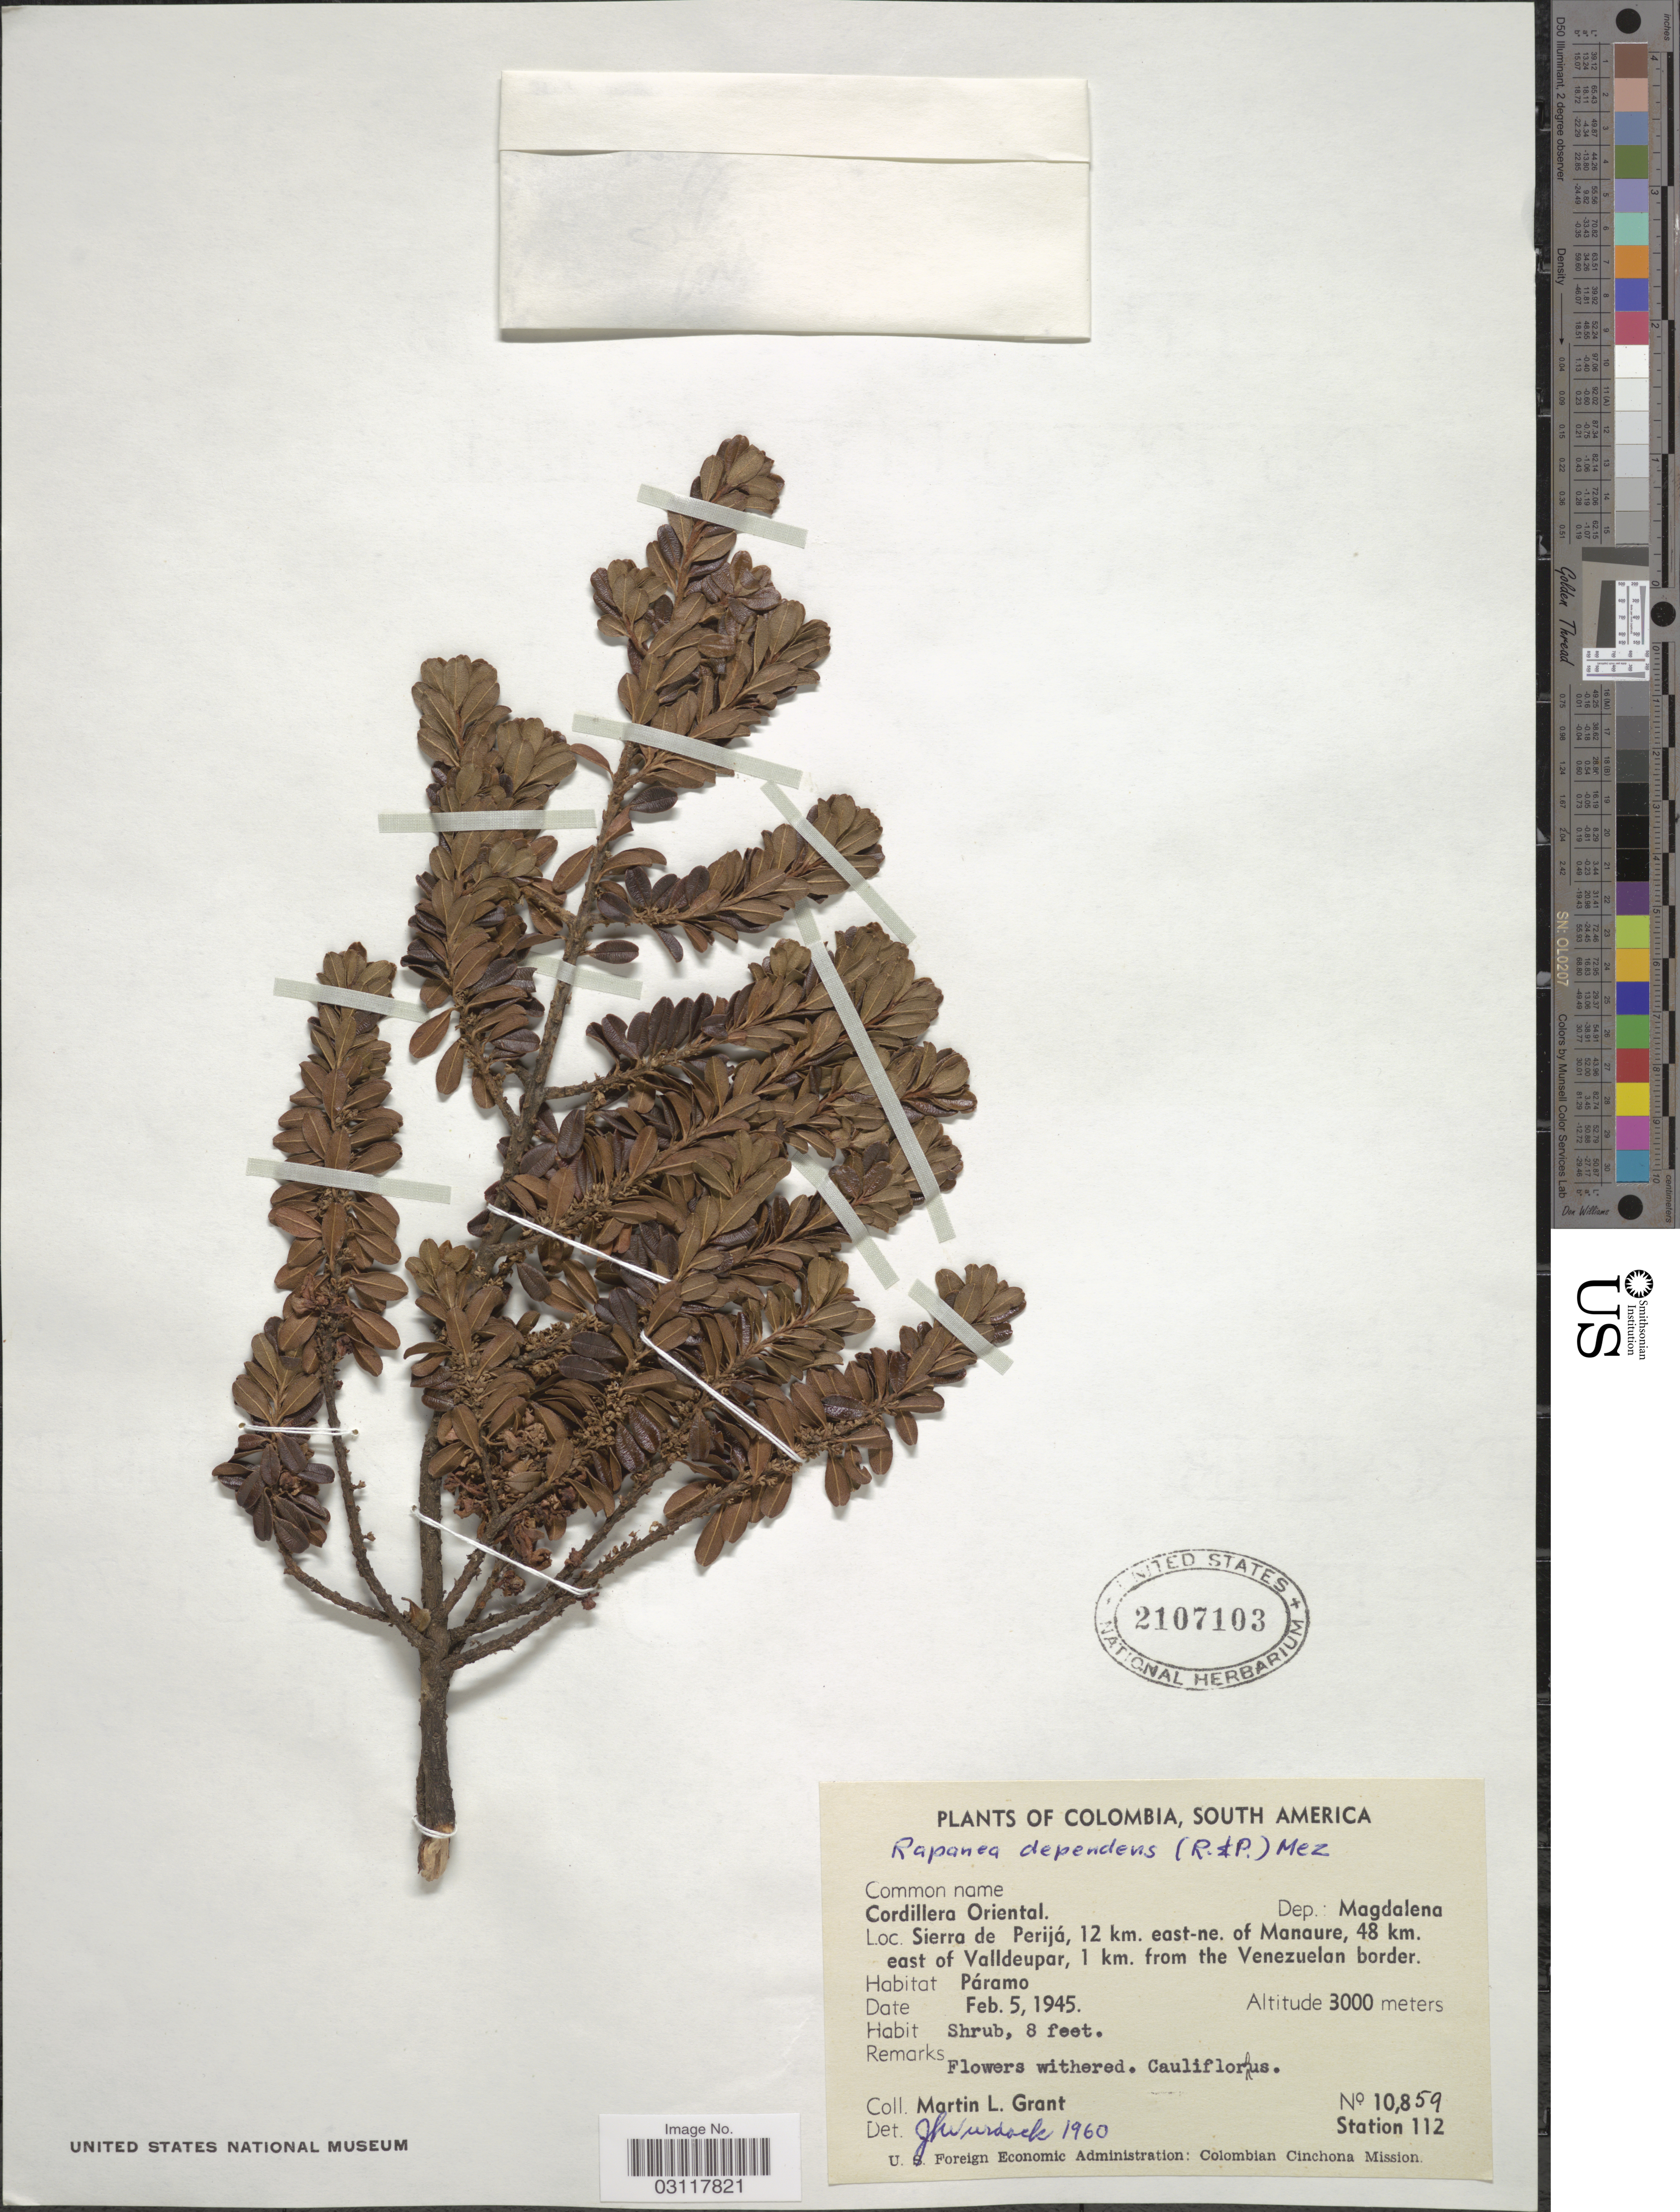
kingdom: Plantae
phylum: Tracheophyta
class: Magnoliopsida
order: Ericales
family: Primulaceae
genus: Rapanea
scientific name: Rapanea dependens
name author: (Ruiz & Pav.) Mez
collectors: M. L. Grant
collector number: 10859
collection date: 1945-02-05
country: Colombia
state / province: Magdalena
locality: Cordillera Oriental. Dep.: Magdalena. Sierra de Perijá, 12 km. east-ne. of Manaure, 48 km. east of Valldeupar, 1 km. from the Venezuelan border.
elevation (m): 3000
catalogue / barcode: US 2107103